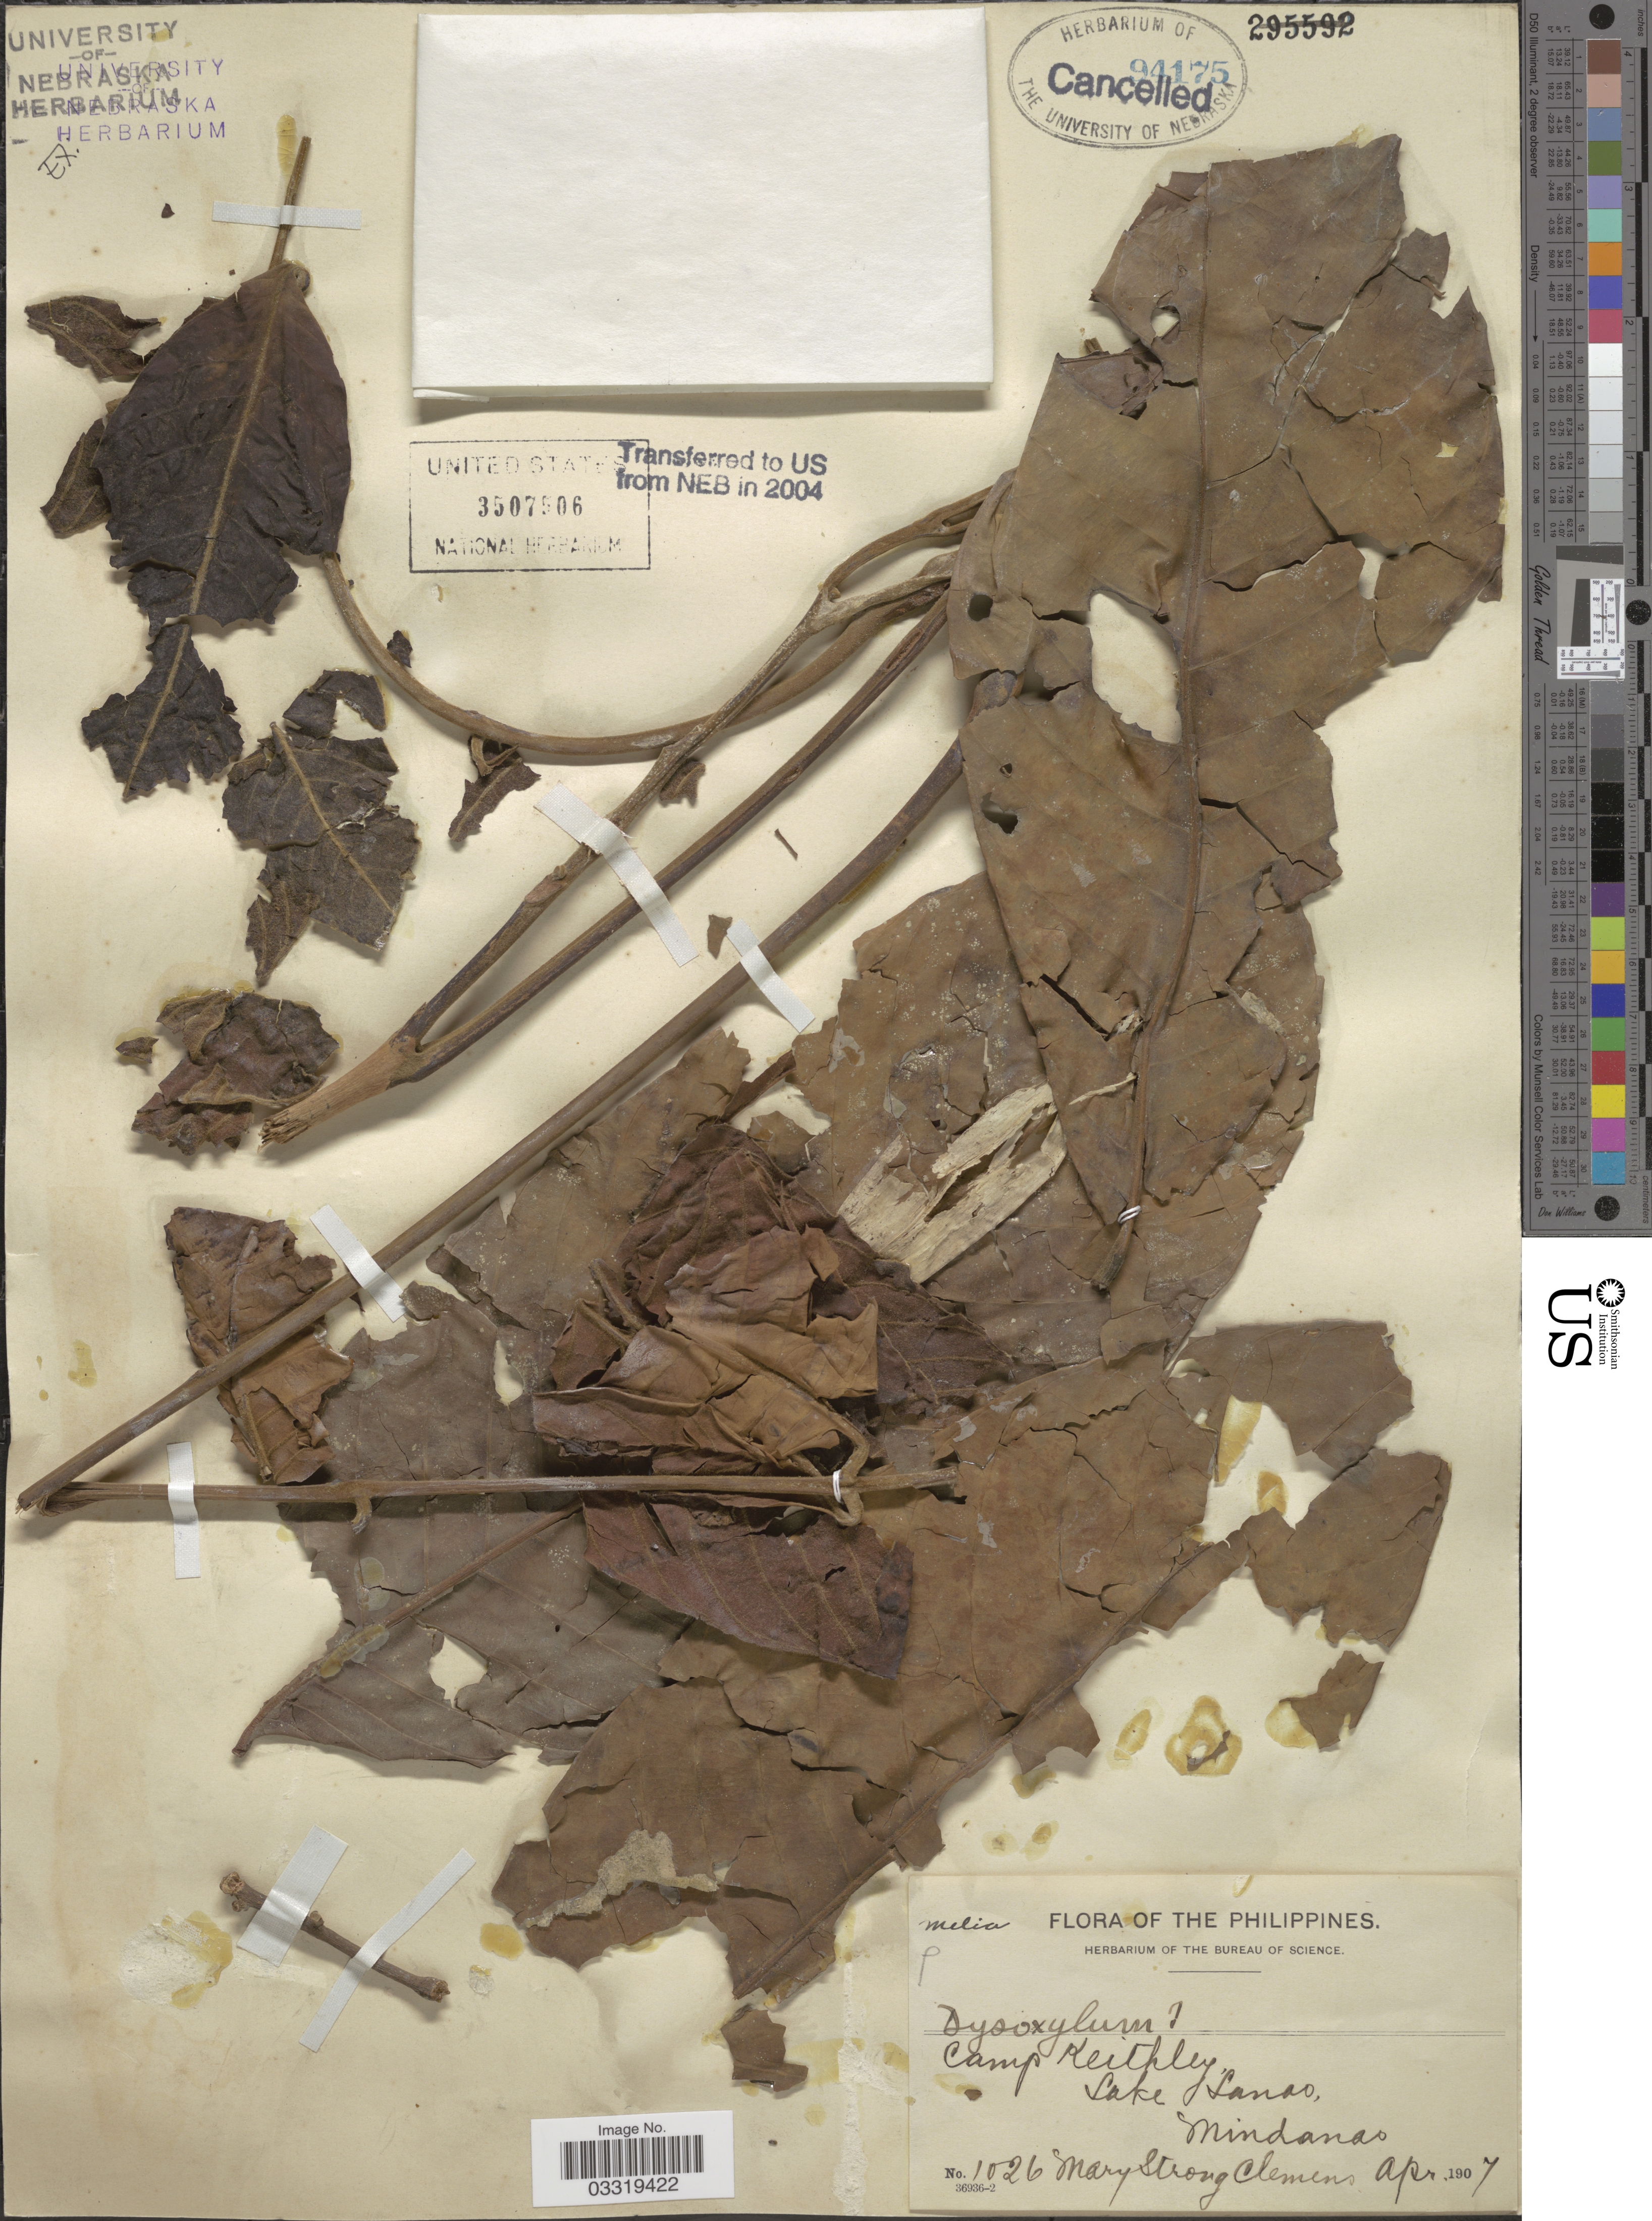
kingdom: Plantae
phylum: Tracheophyta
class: Magnoliopsida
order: Sapindales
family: Meliaceae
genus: Dysoxylum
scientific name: Dysoxylum sp.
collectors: M. S. Clemens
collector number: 1026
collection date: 1907-04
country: Philippines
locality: Camp Keithley, Lake Lanao, Mindanao.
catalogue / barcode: US 3507506